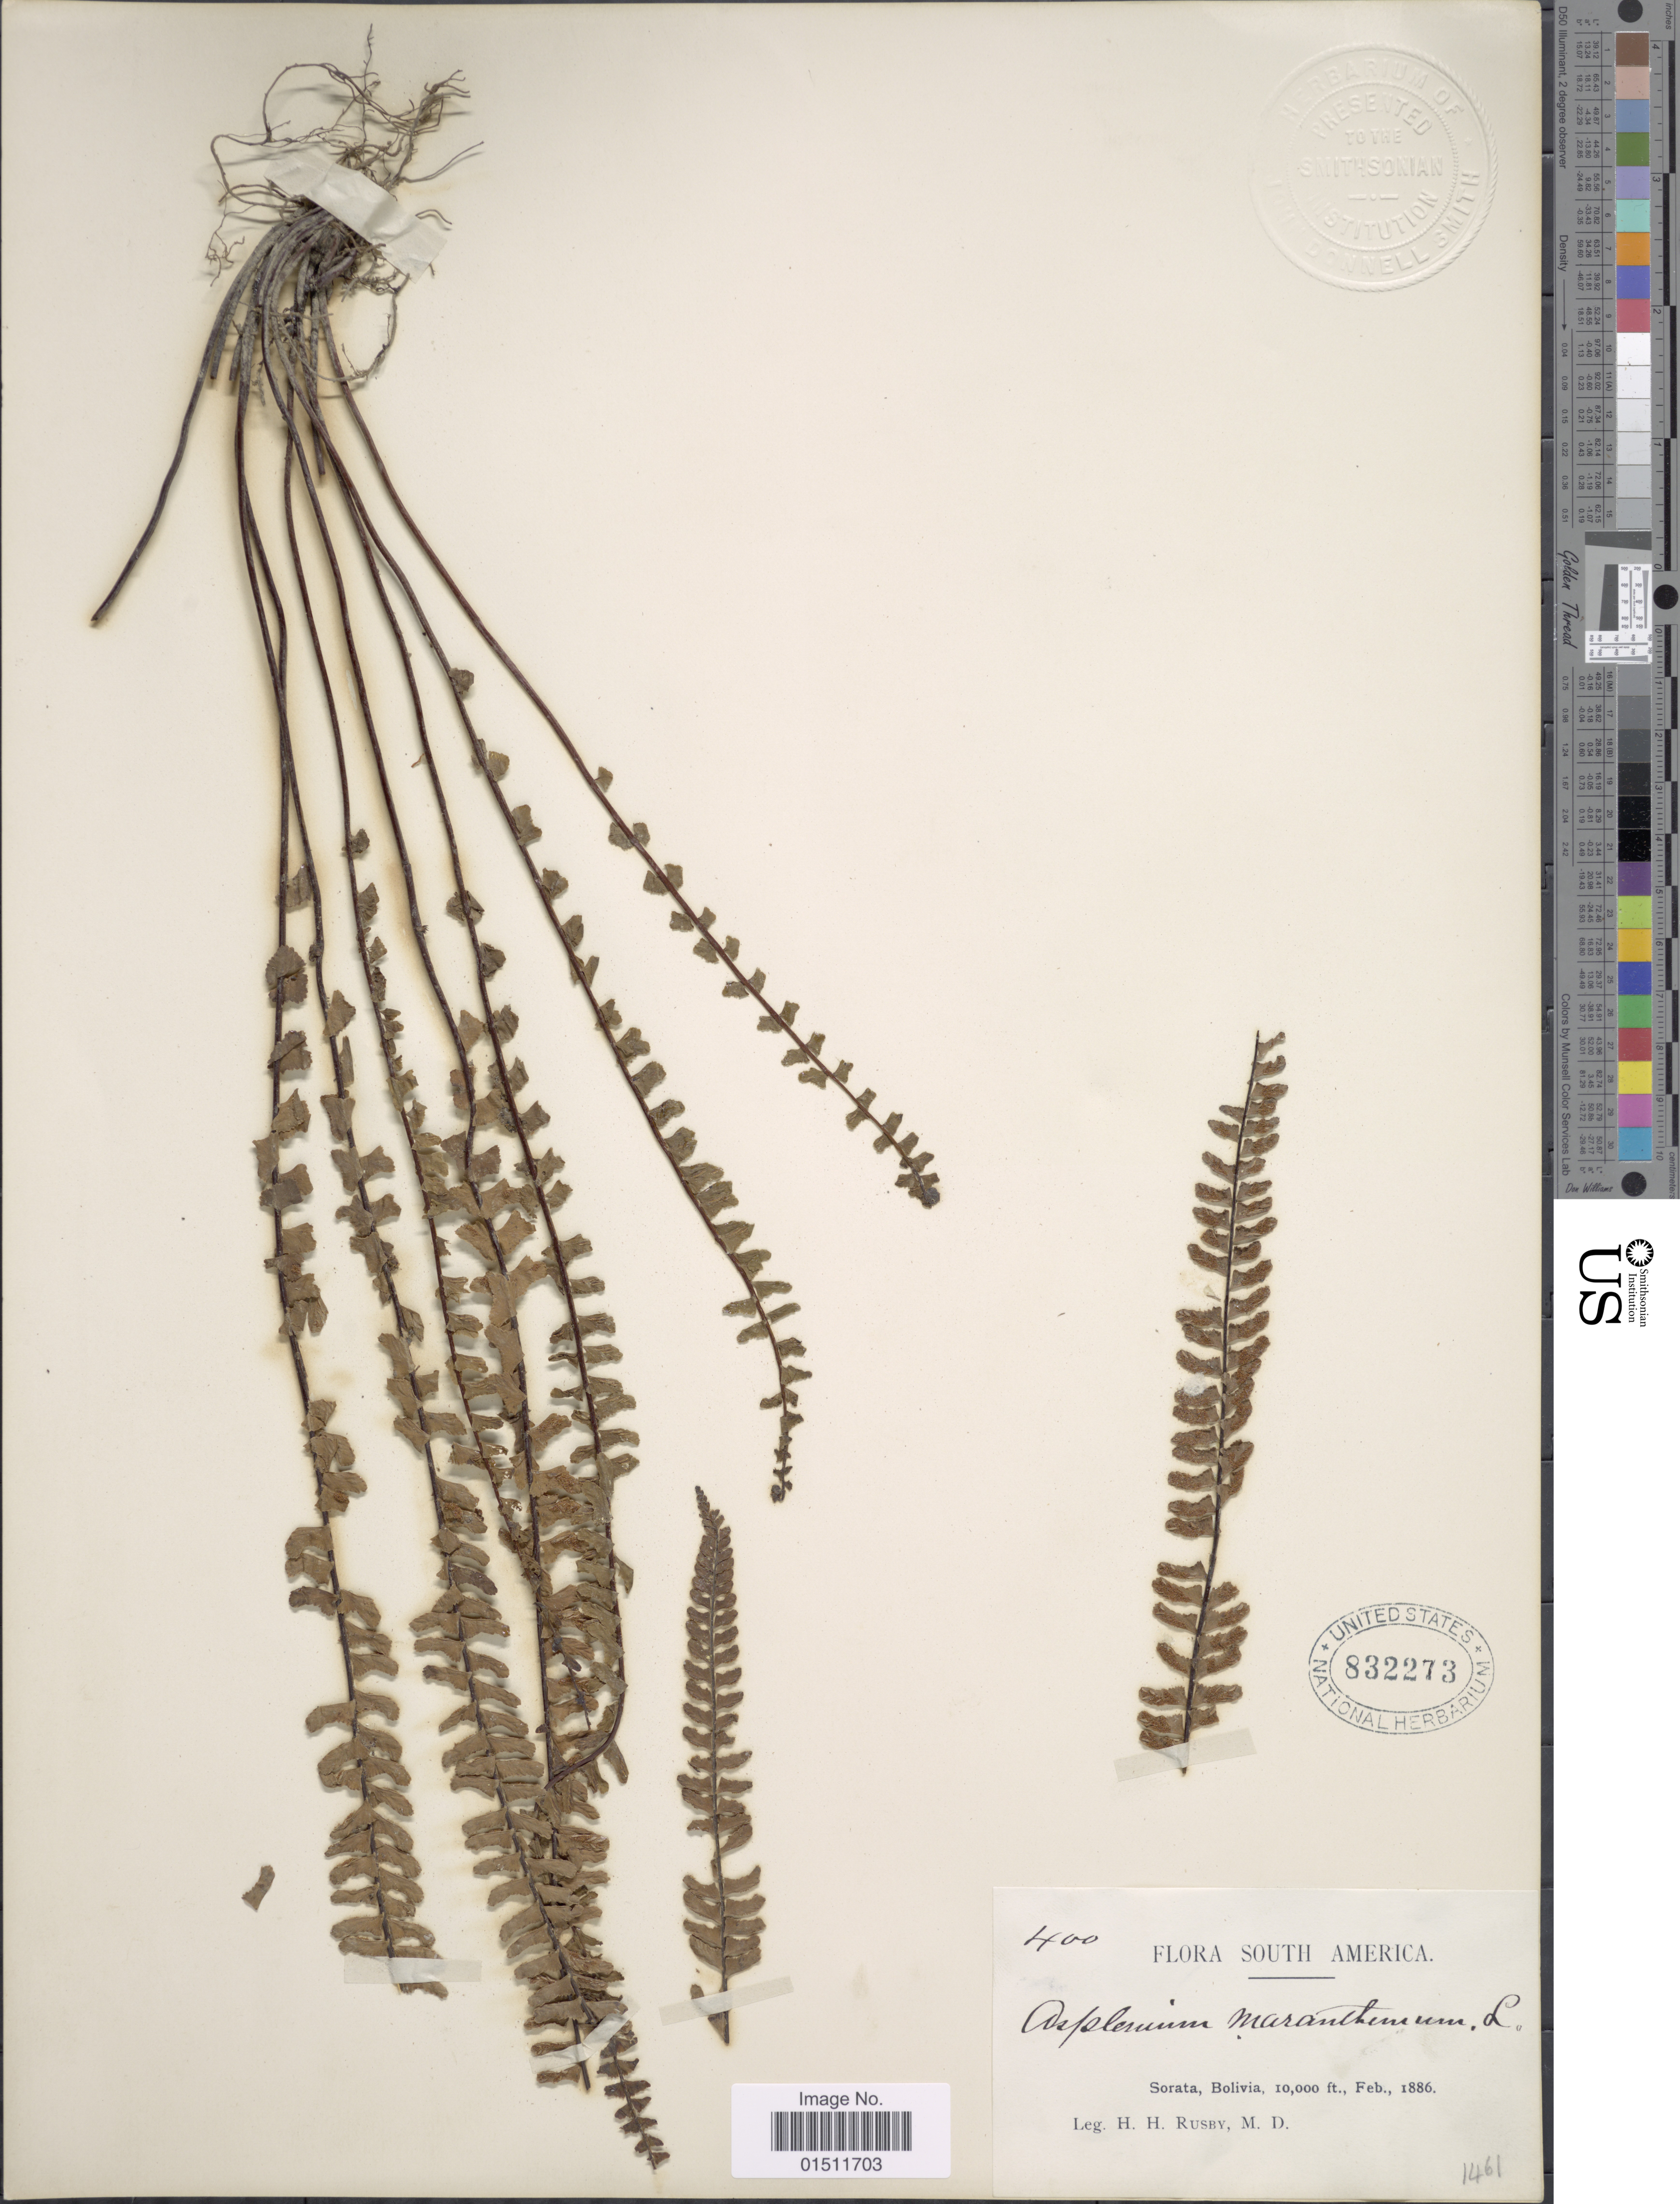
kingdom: Plantae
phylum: Tracheophyta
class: Polypodiopsida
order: Polypodiales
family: Aspleniaceae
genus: Asplenium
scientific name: Asplenium monanthes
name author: L.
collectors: H. H. Rusby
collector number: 400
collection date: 1886-02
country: Bolivia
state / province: La Páz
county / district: Larecaja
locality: Sorata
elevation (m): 3048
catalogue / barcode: US 832273